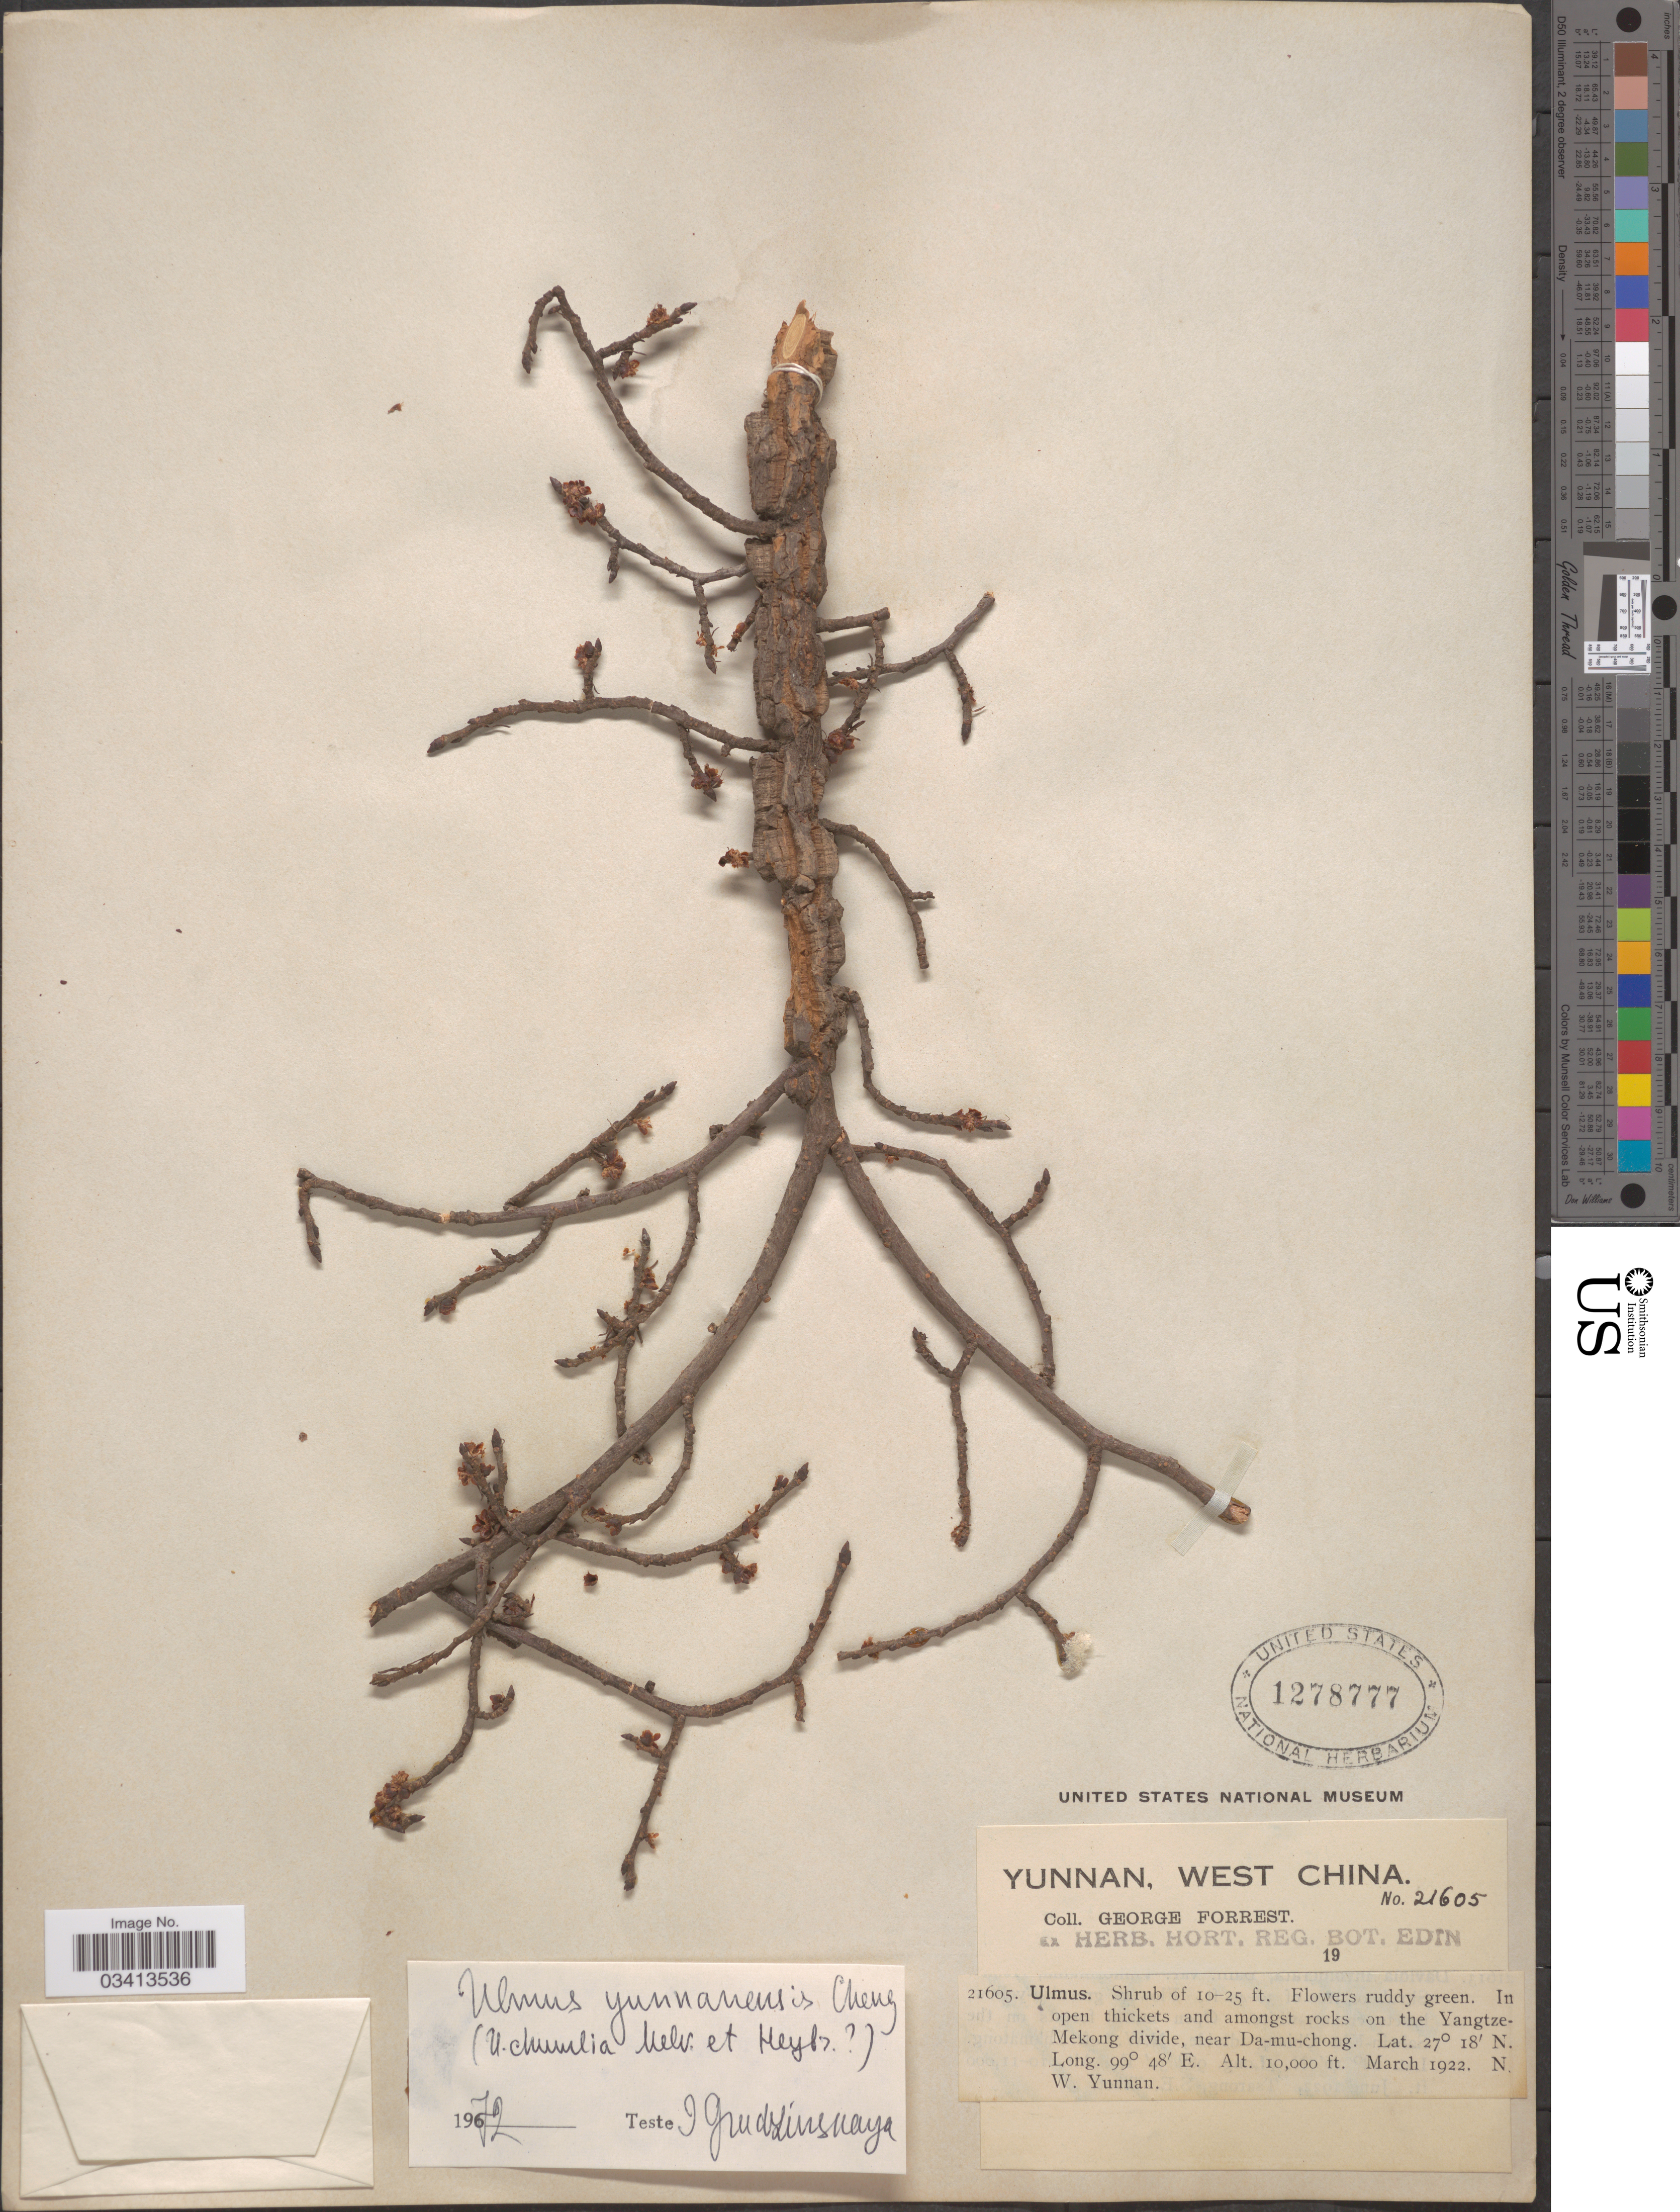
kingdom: Plantae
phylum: Tracheophyta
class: Magnoliopsida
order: Rosales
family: Ulmaceae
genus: Ulmus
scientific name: Ulmus yunnanensis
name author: W.C. Cheng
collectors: G. Forrest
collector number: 21605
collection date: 1922-03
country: China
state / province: Yunnan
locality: West China. On the Yangtze-Mekong divide, near Da-mu-chong. N.W. Yunnan.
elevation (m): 3048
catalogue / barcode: US 1278777